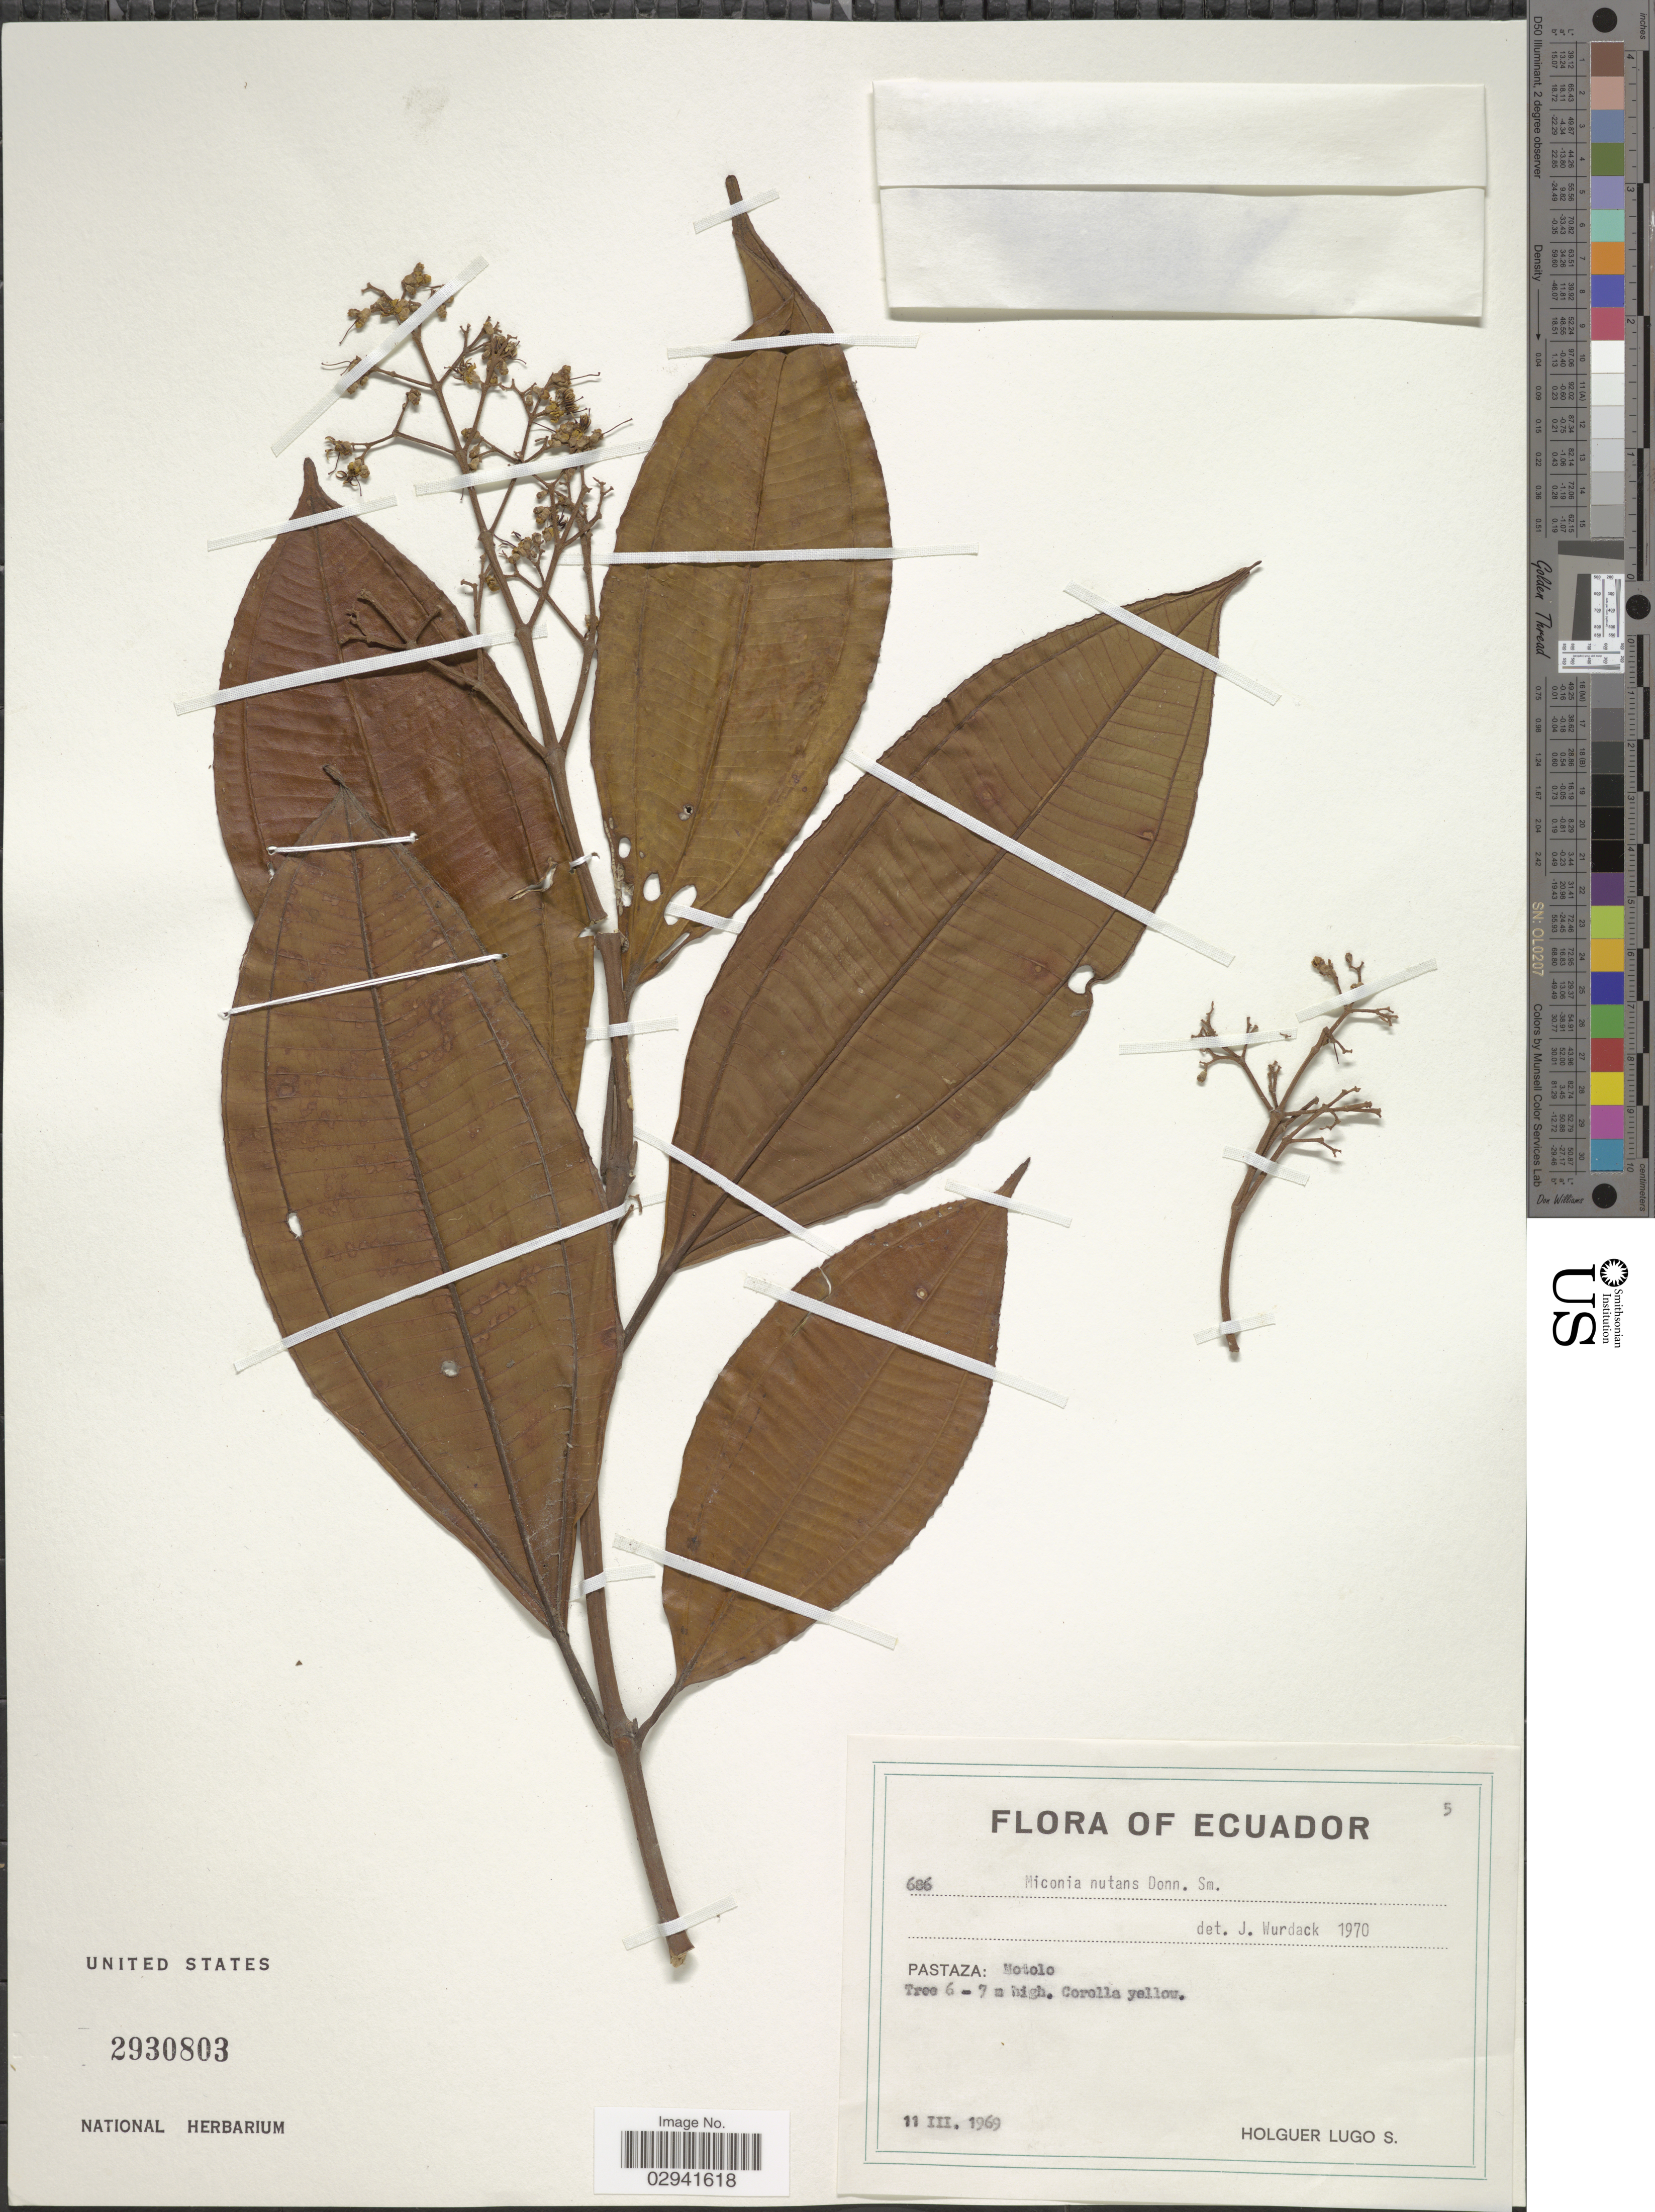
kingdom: Plantae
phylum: Tracheophyta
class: Magnoliopsida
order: Myrtales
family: Melastomataceae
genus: Miconia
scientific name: Miconia nutans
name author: Donn. Sm.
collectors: H. Lugo S.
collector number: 686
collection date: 1969-03-11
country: Ecuador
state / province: Pastaza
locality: Motolo.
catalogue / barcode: US 2930803